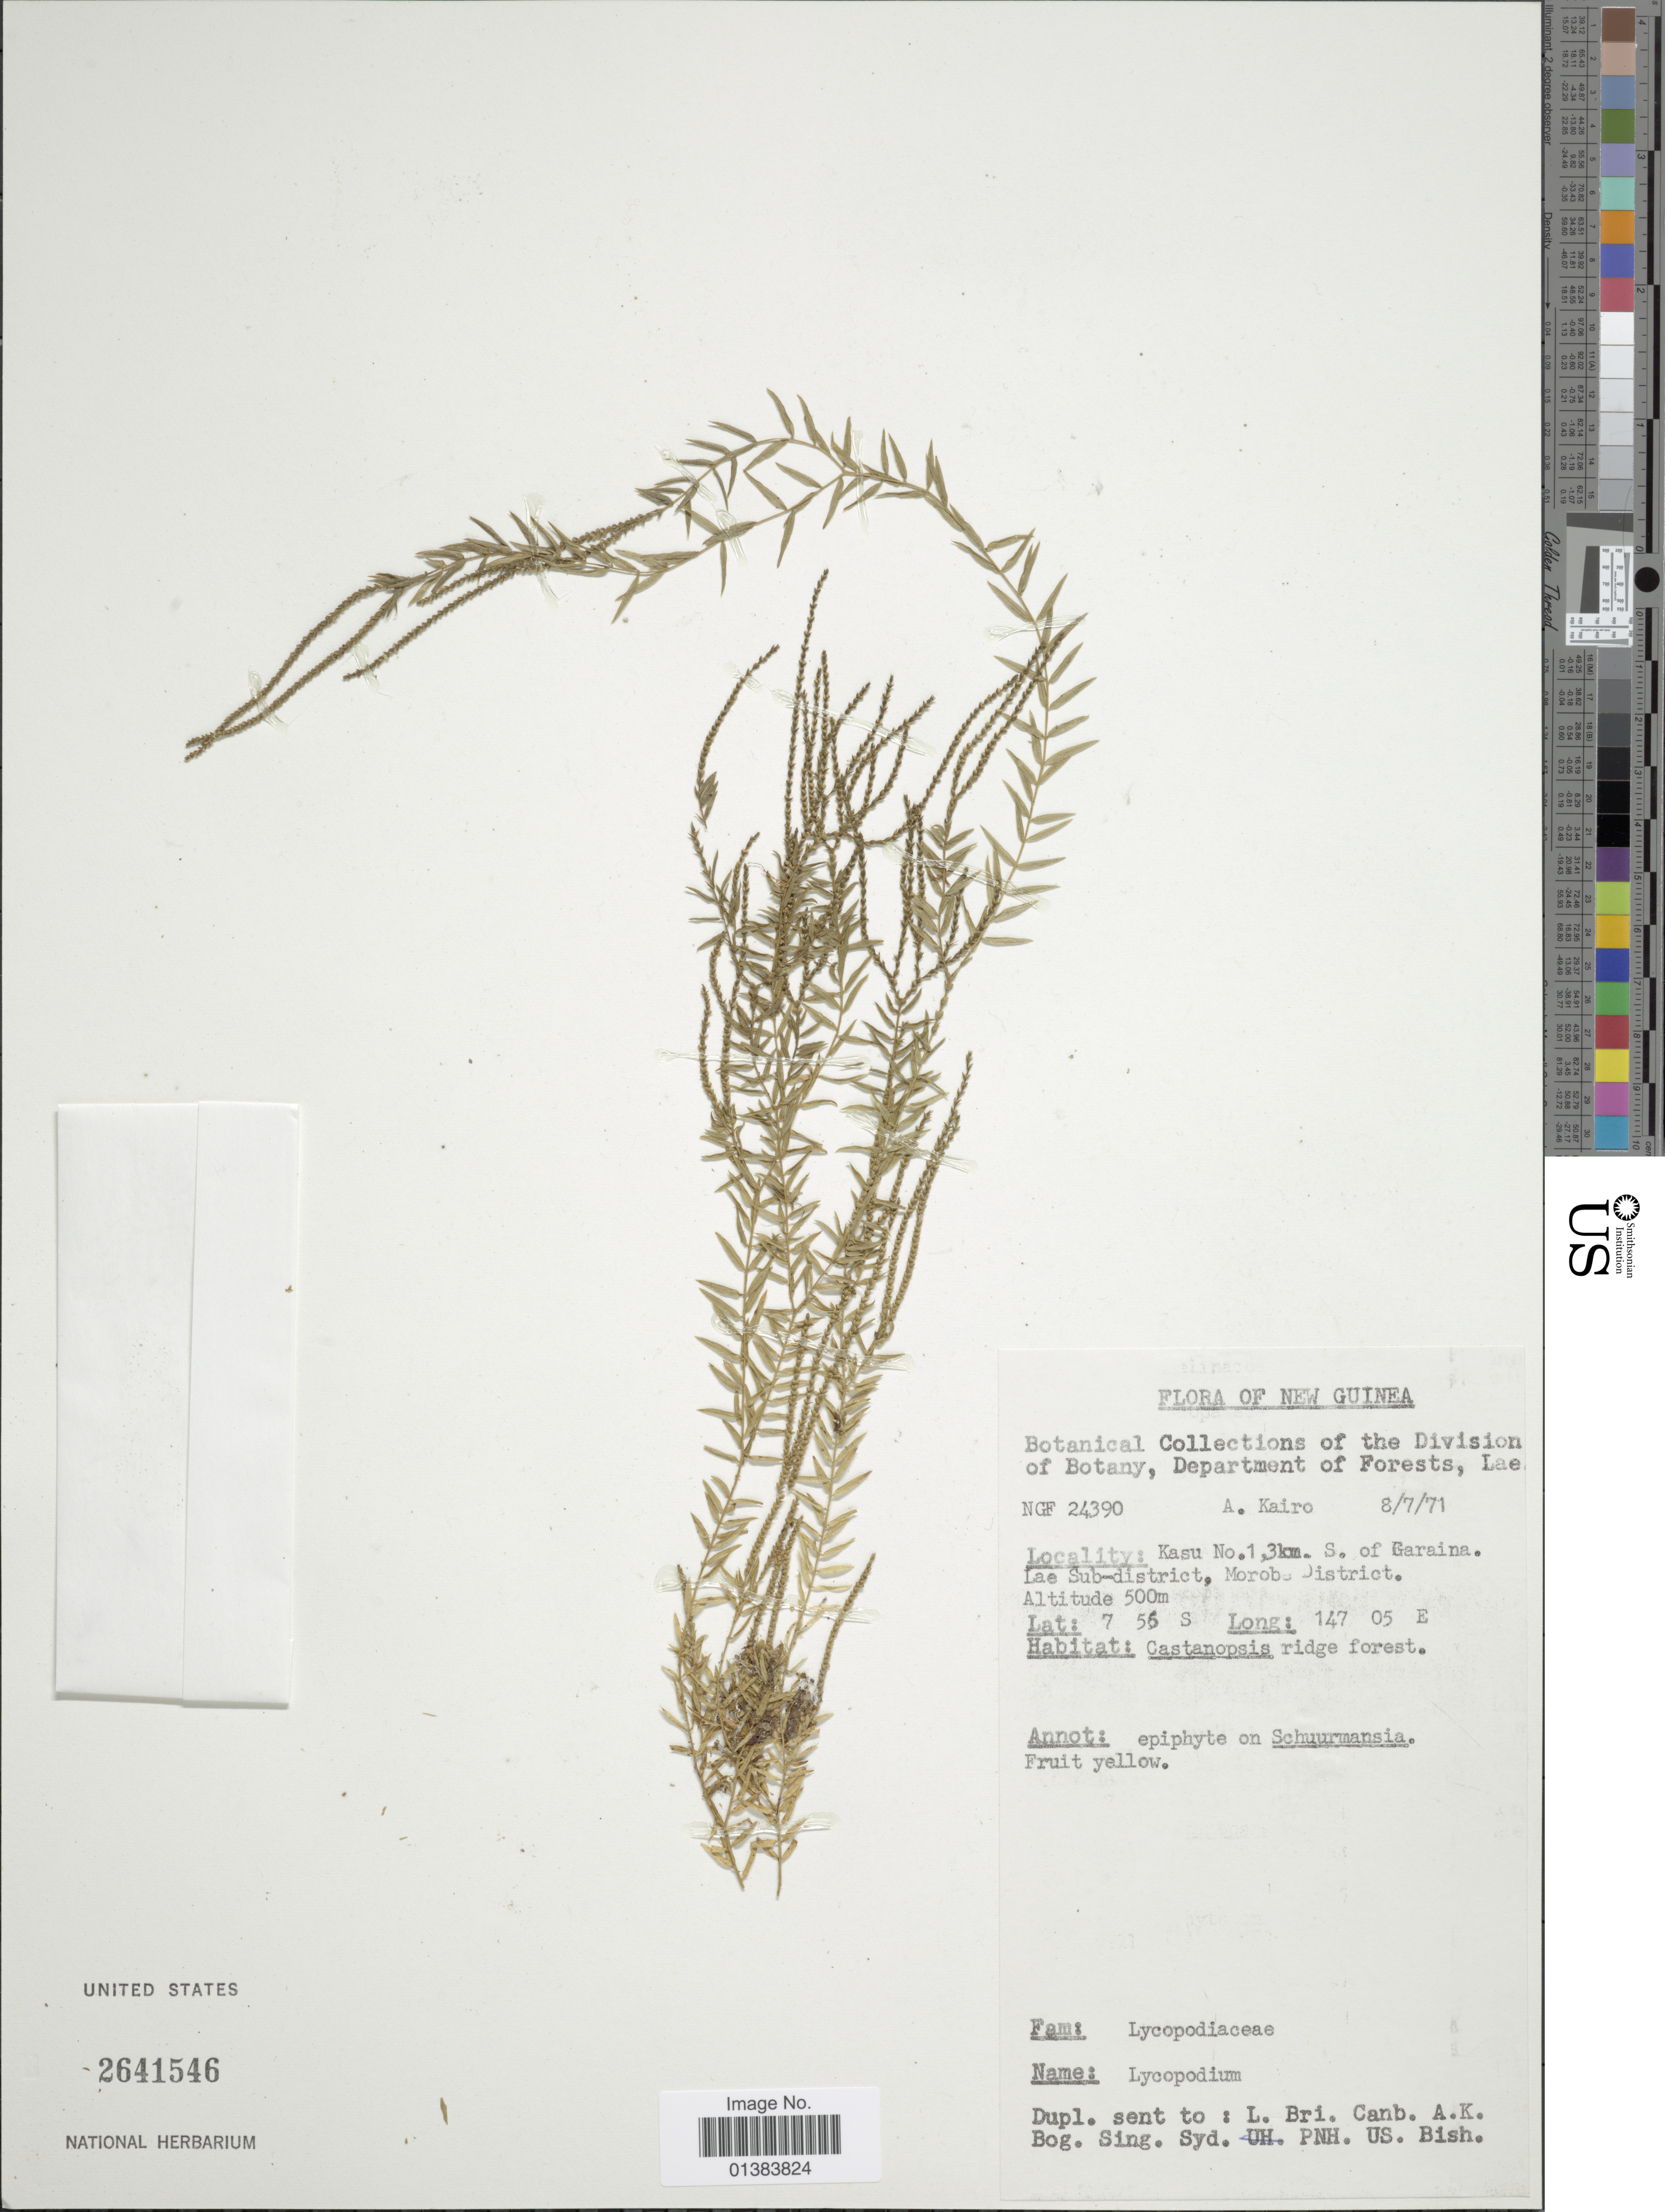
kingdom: Plantae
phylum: Tracheophyta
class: Lycopodiopsida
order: Lycopodiales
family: Lycopodiaceae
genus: Phlegmariurus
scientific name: Phlegmariurus filicaulon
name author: (Copel.) A. R. Field & Testo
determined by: Field, A. R.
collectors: A. Kairo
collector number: NGF24390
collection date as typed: Transcribed d/m/y: 8/7/71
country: Papua New Guinea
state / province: Morobe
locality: New Guinea, Kasu No. 1,3 km. S. of Garaina. Lae Sub-district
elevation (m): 500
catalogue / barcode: US 2641546